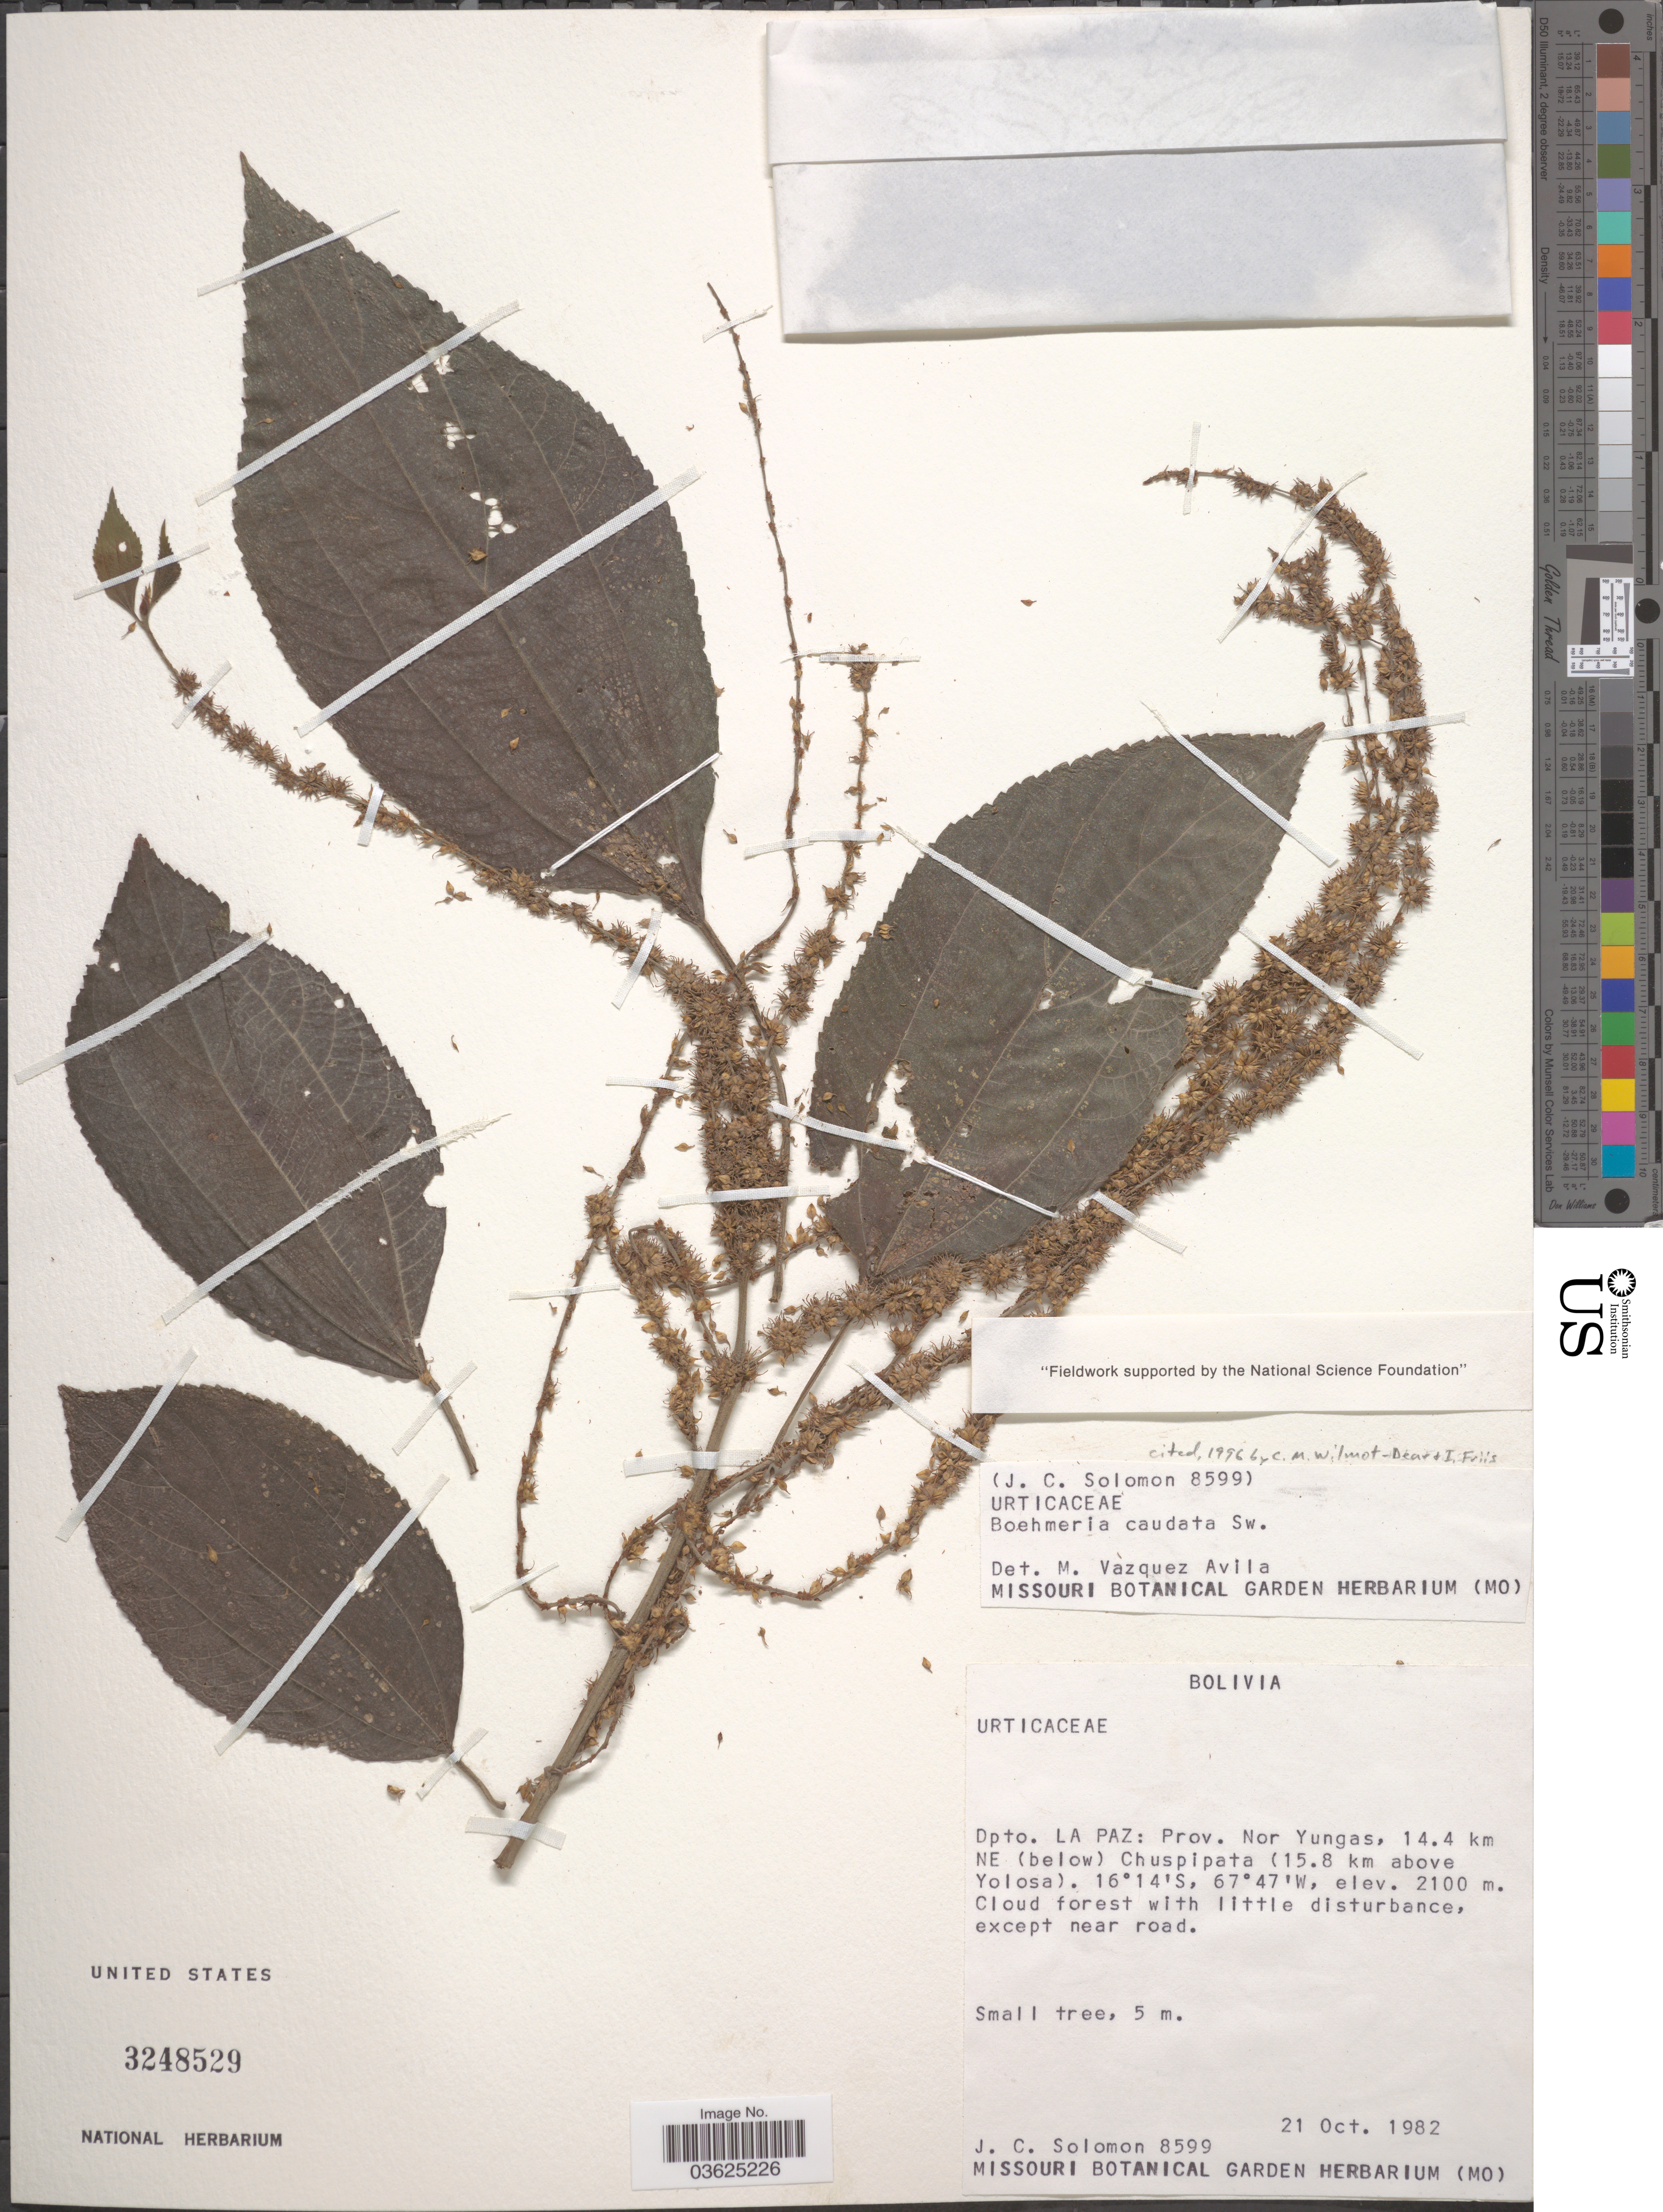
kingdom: Plantae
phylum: Tracheophyta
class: Magnoliopsida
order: Rosales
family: Urticaceae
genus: Boehmeria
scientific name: Boehmeria caudata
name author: Sw.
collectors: J. C. Solomon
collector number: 8599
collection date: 1982-10-21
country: Bolivia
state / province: La Paz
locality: Dpto. La Paz: Prov. Nor Yungas, 14.4 km NE (below) Chuspipata (15.8 km above Yolosa).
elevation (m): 2100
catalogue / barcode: US 3248529